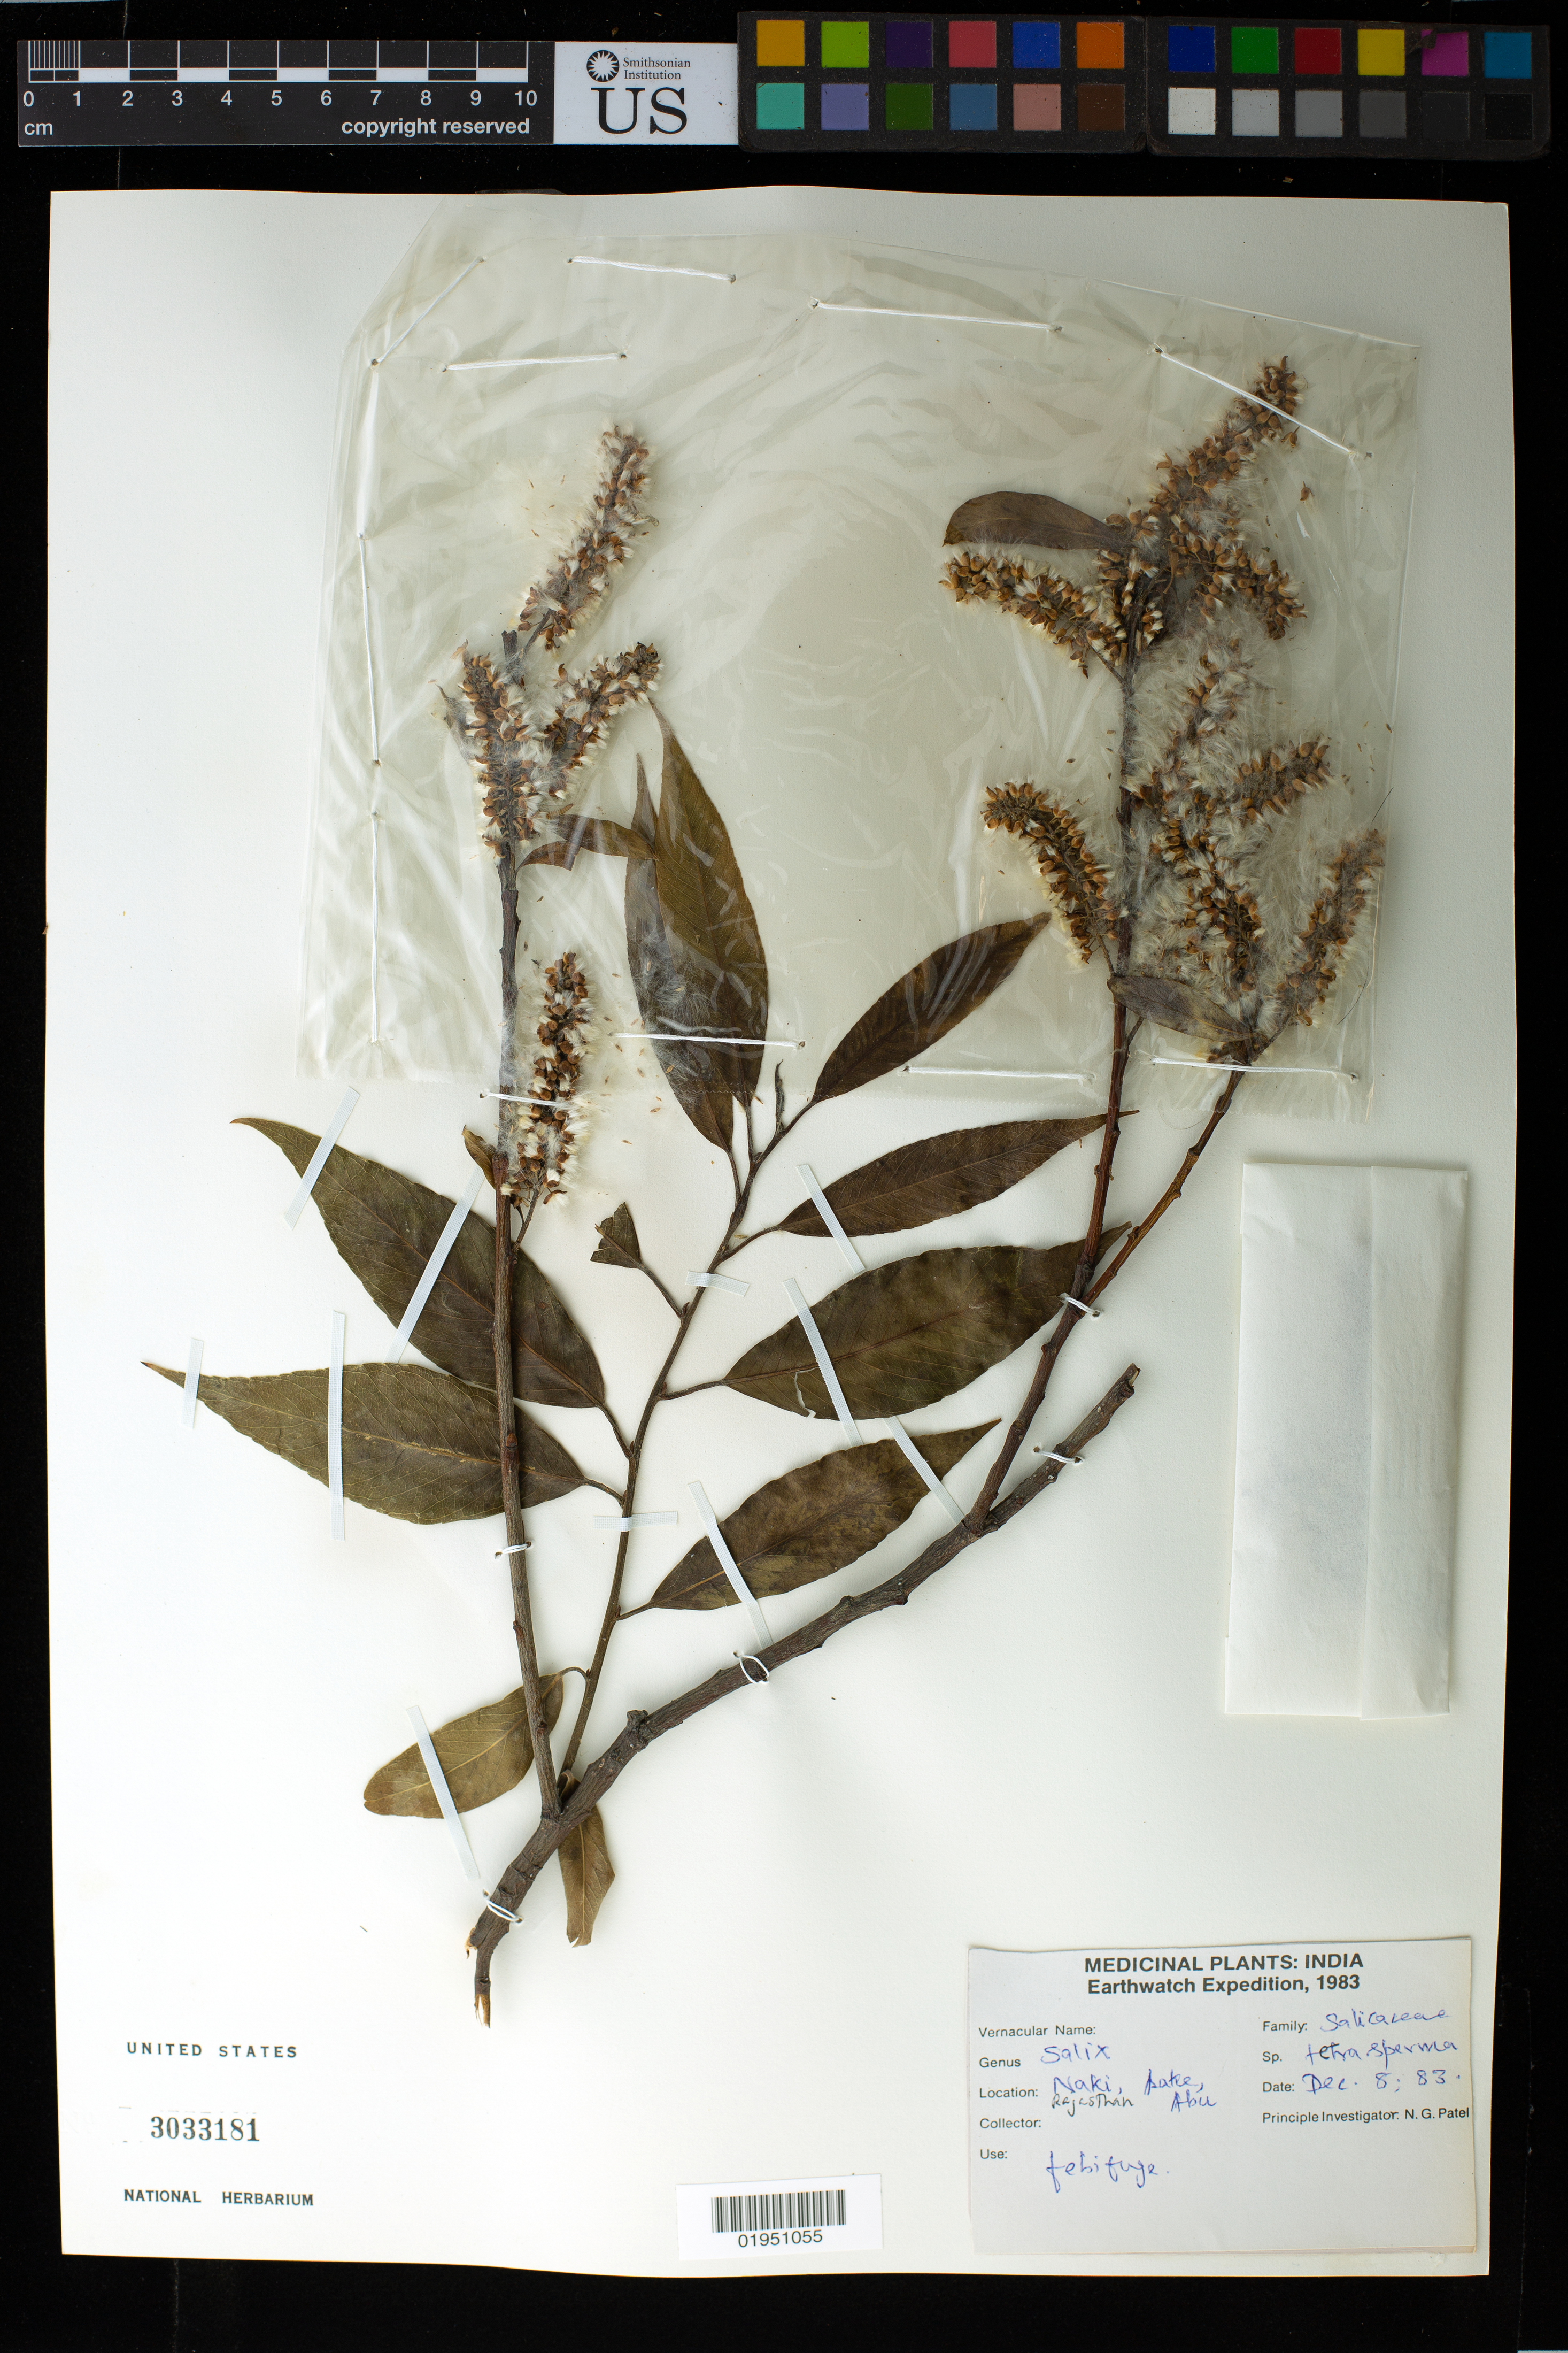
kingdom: Plantae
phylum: Tracheophyta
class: Magnoliopsida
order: Malpighiales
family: Salicaceae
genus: Salix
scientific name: Salix tetrasperma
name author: Roxb.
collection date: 1983-12-08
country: India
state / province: Rajasthan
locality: Nakid lake - Abu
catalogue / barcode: US 3033181